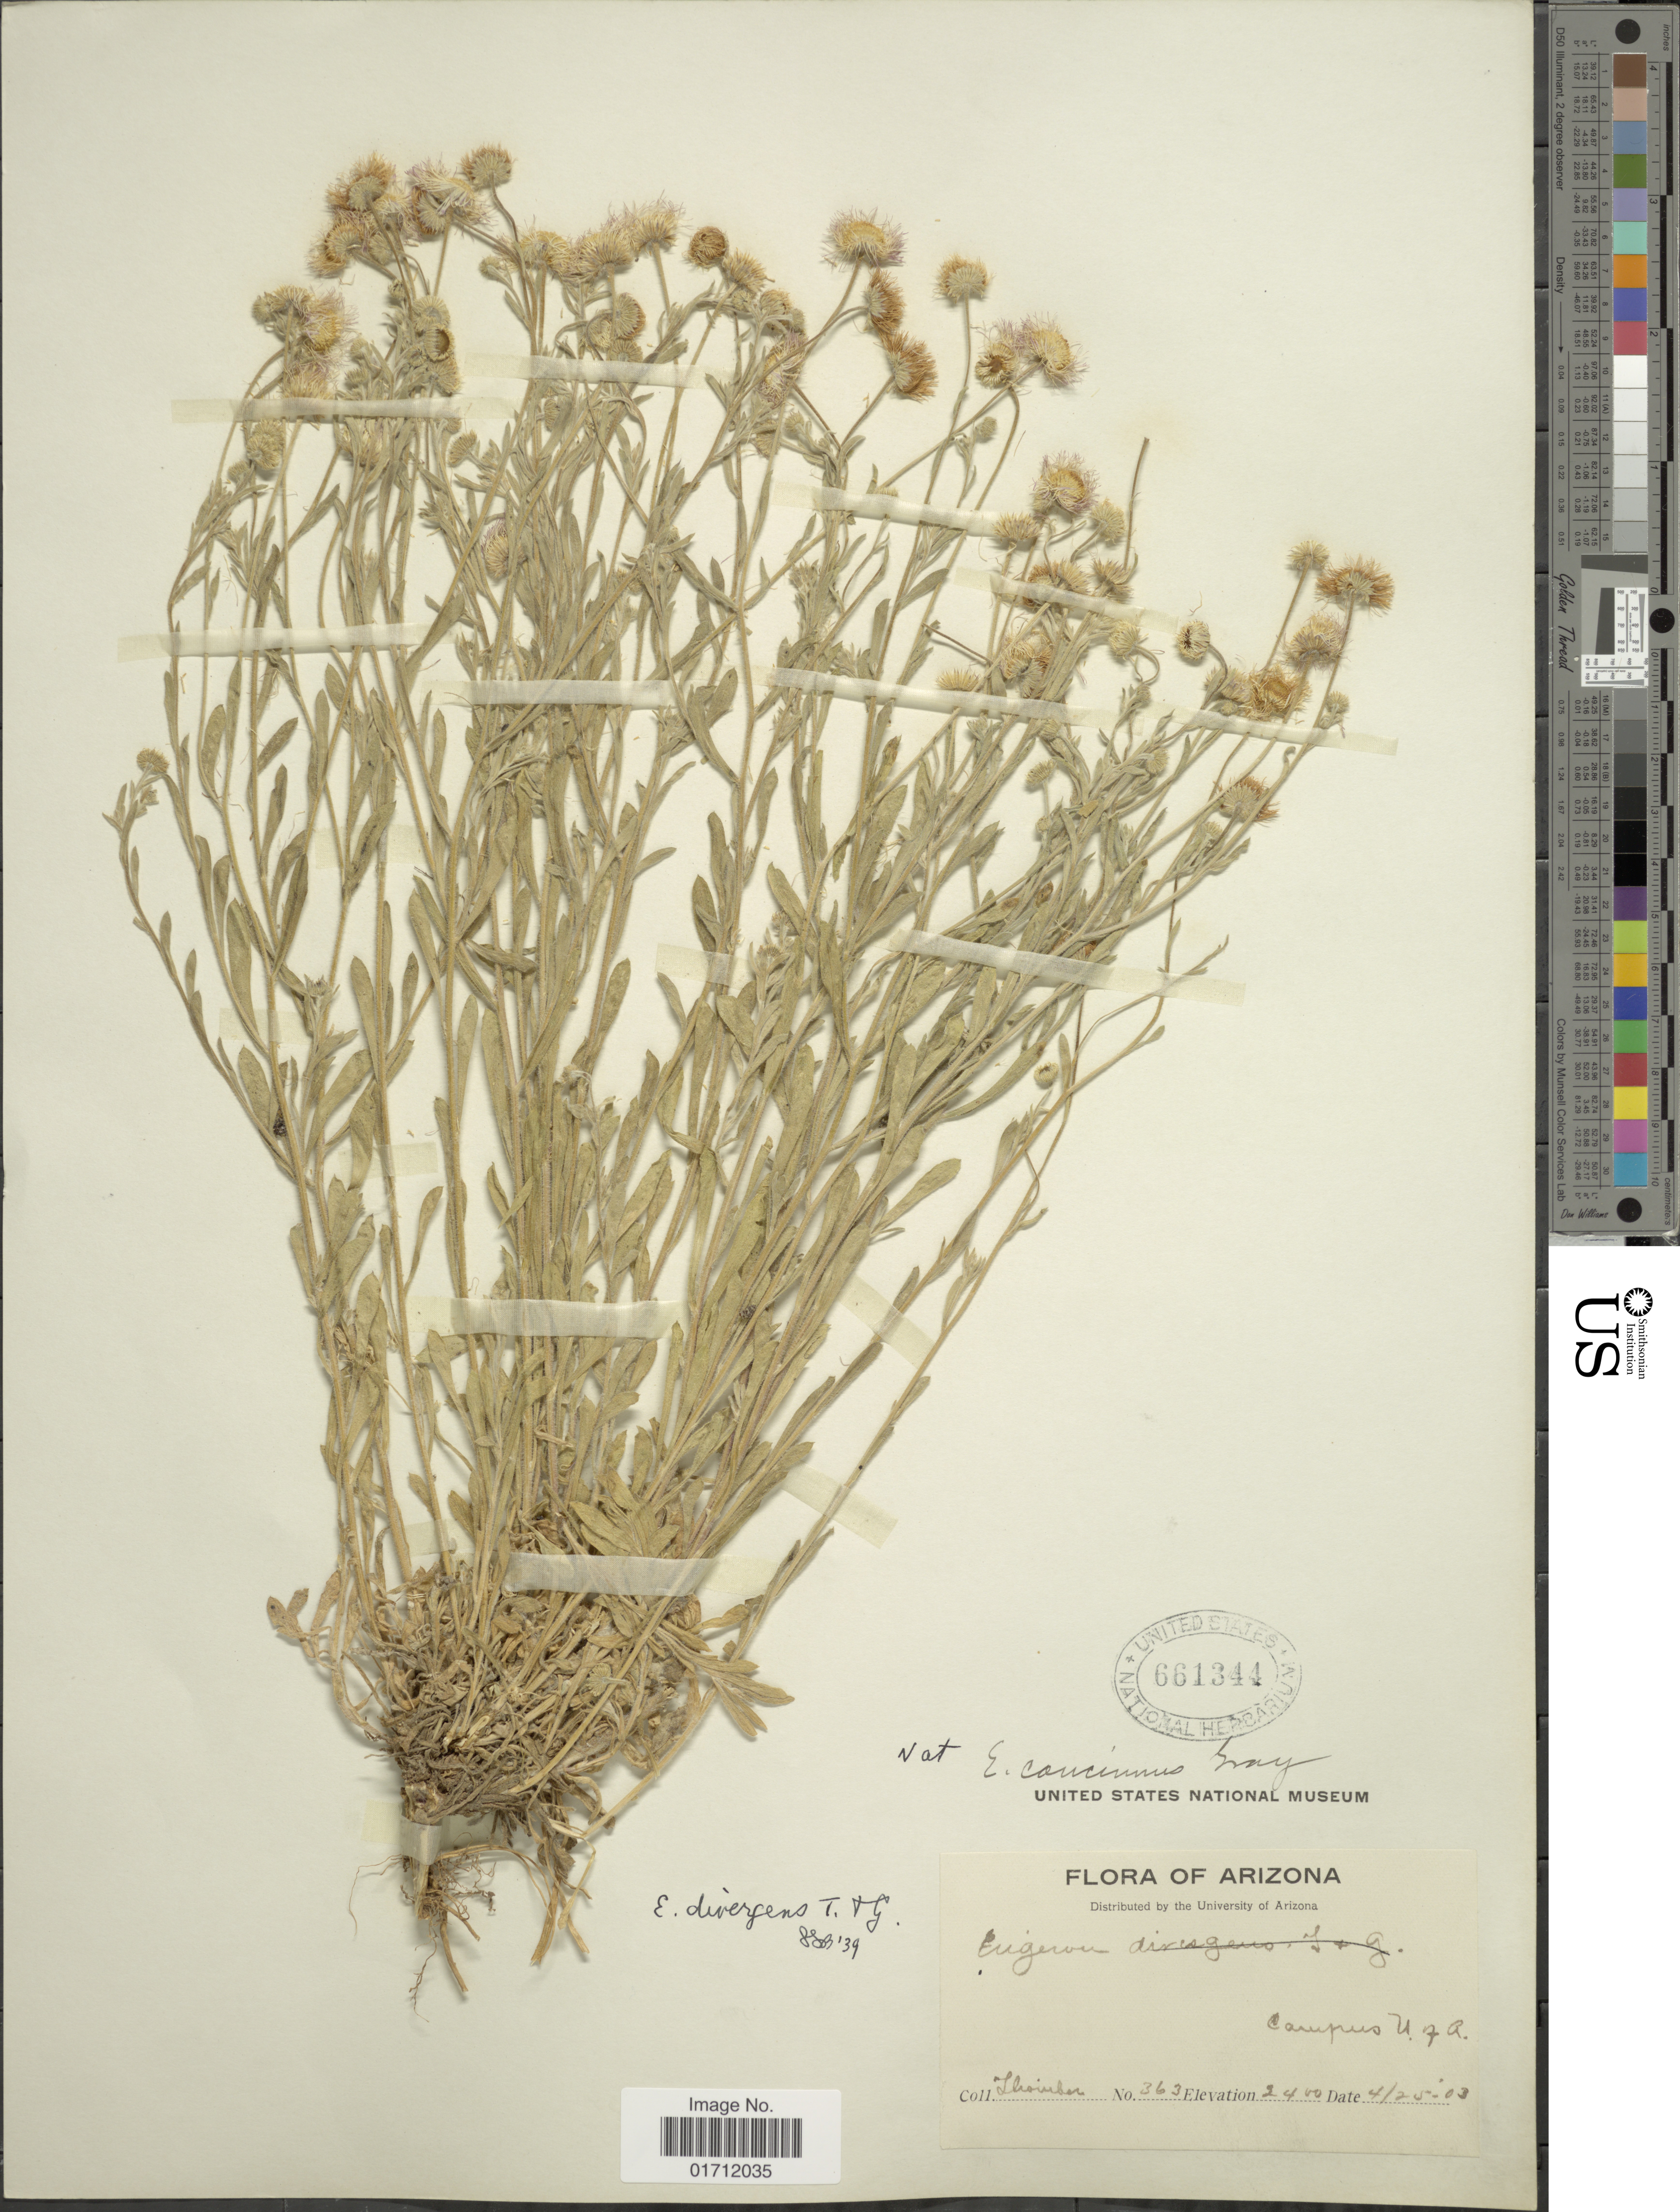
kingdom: Plantae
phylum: Tracheophyta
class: Magnoliopsida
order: Asterales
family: Asteraceae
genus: Erigeron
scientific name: Erigeron divergens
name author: Torr. & A. Gray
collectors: J. Thornber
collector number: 363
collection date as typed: Transcribed d/m/y: 25/4/3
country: United States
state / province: Arizona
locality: Campus, U. of A.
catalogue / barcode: US 661344